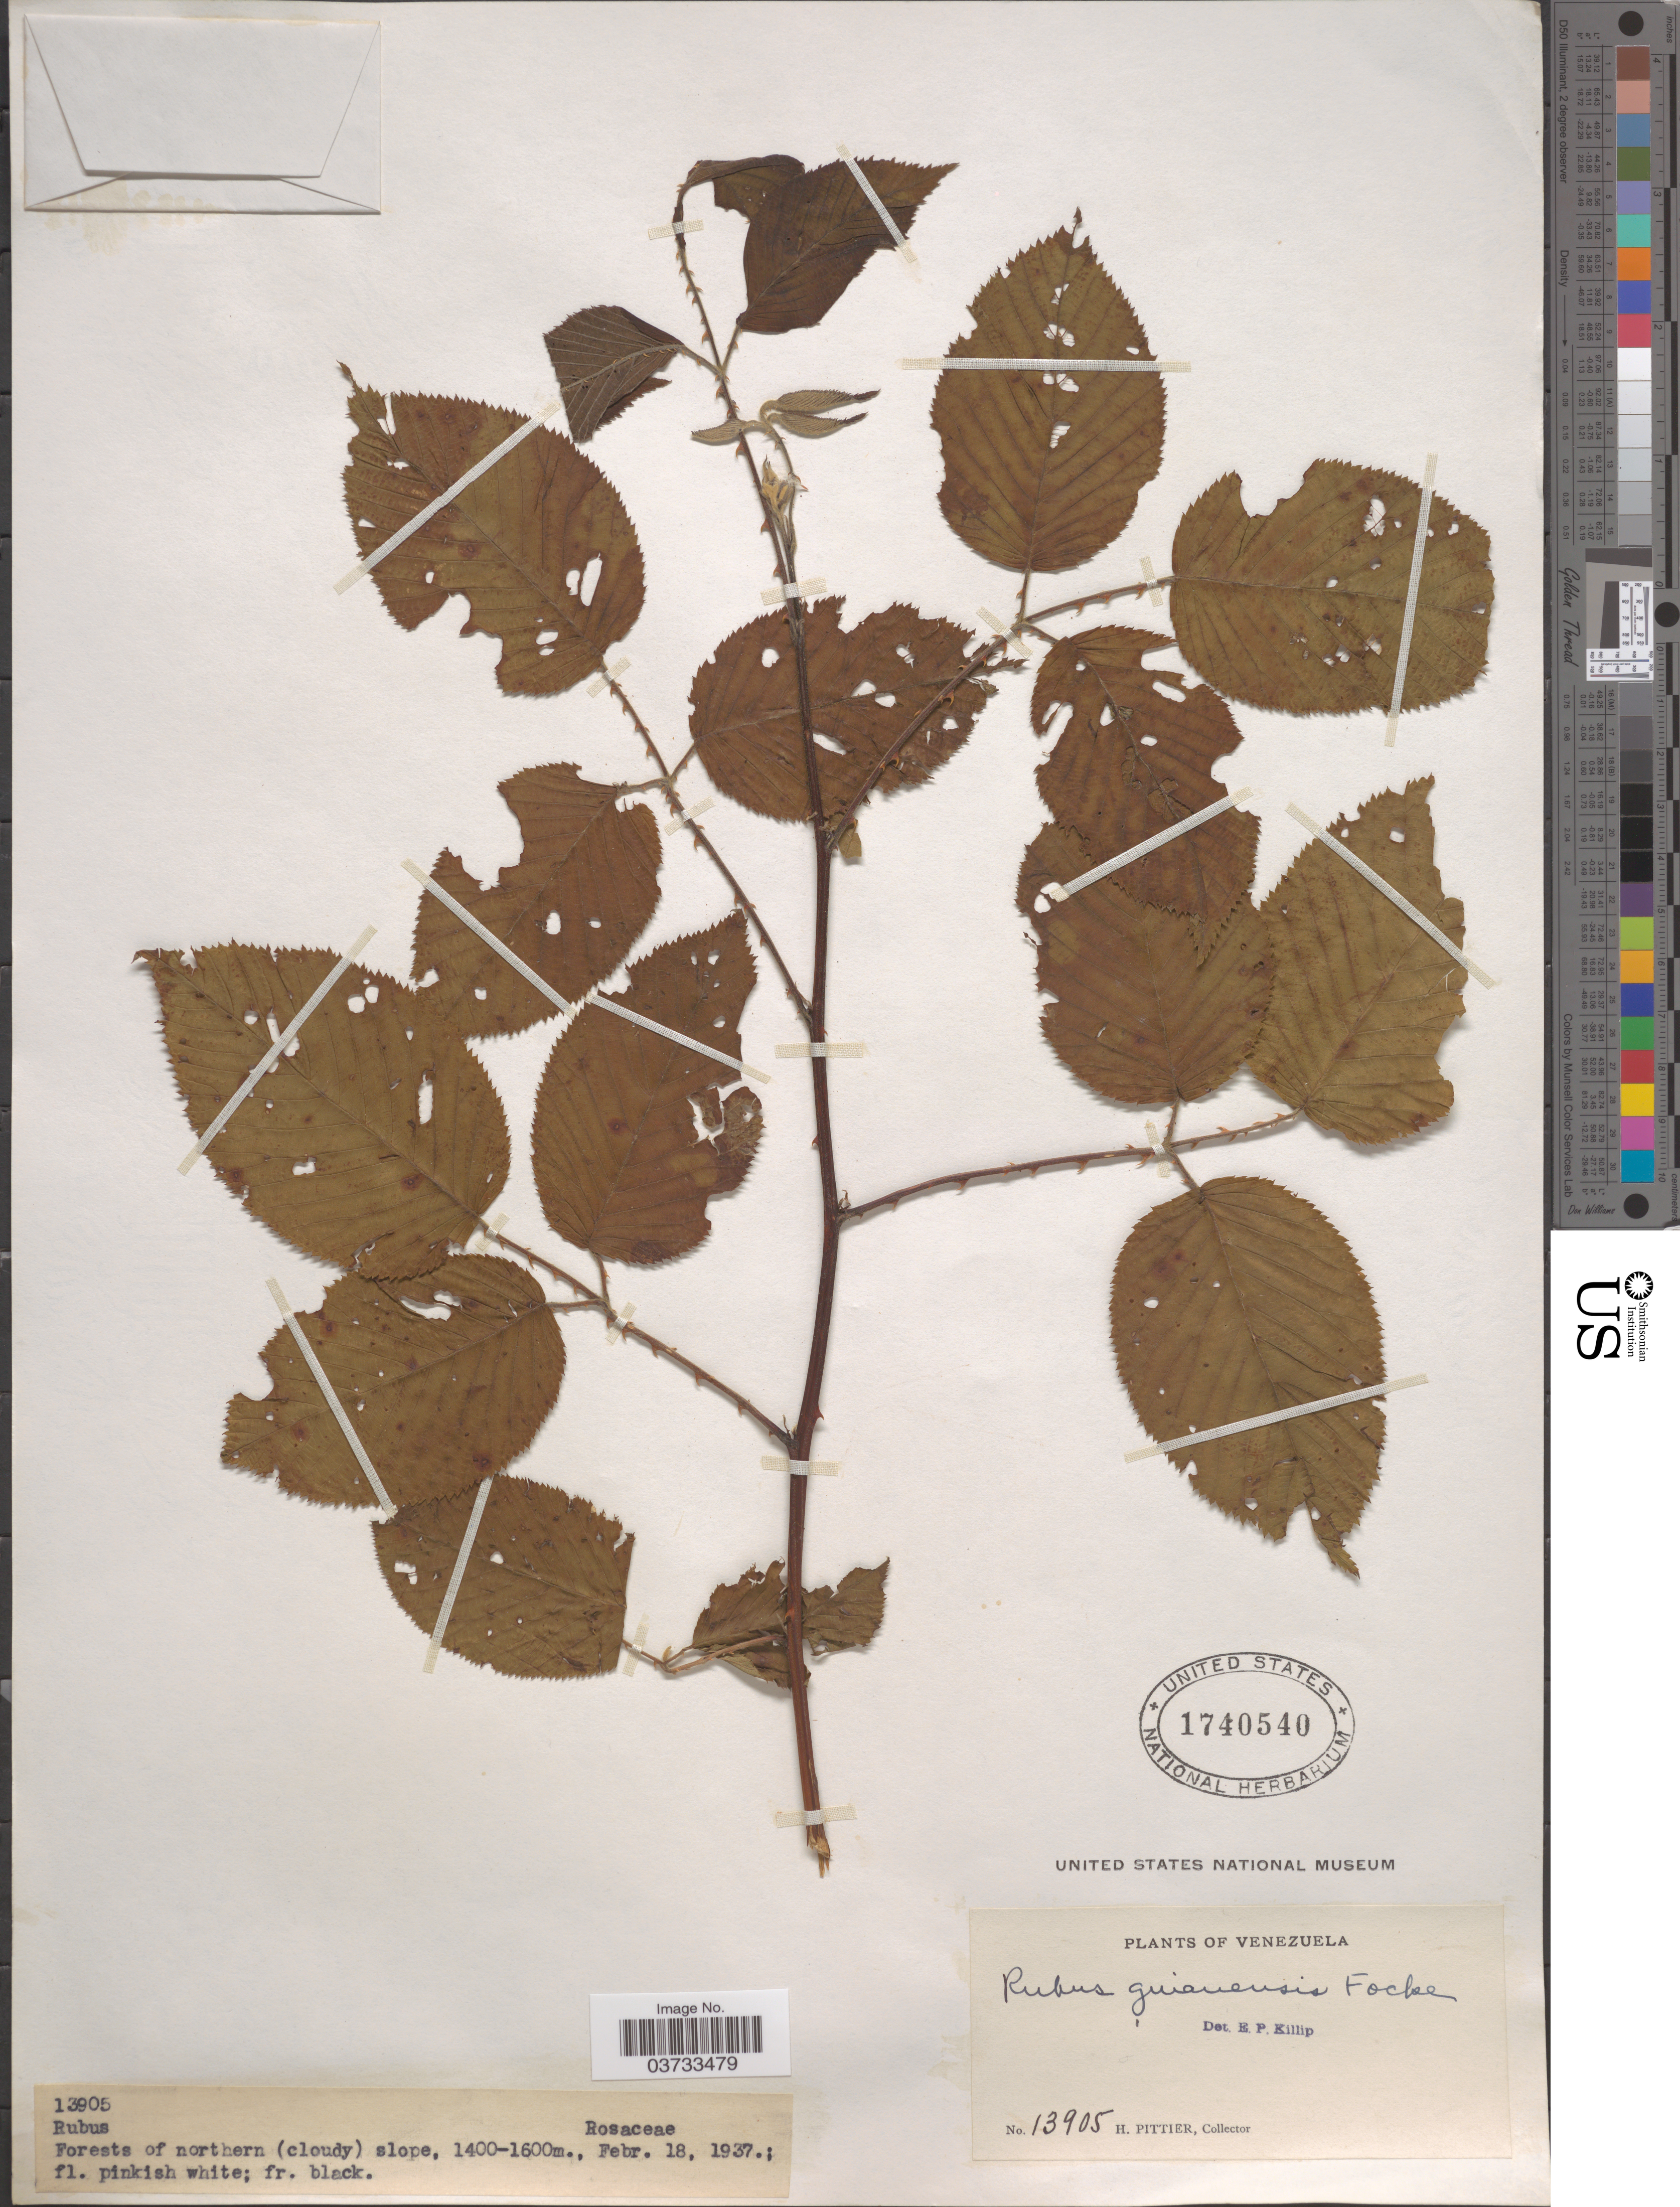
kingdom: Plantae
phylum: Tracheophyta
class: Magnoliopsida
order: Rosales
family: Rosaceae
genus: Rubus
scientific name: Rubus guyanensis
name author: Focke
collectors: H. F. Pittier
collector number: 13905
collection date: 1937-02-18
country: Venezuela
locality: Forests of northern (cloudy) slope.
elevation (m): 1400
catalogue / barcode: US 1740540